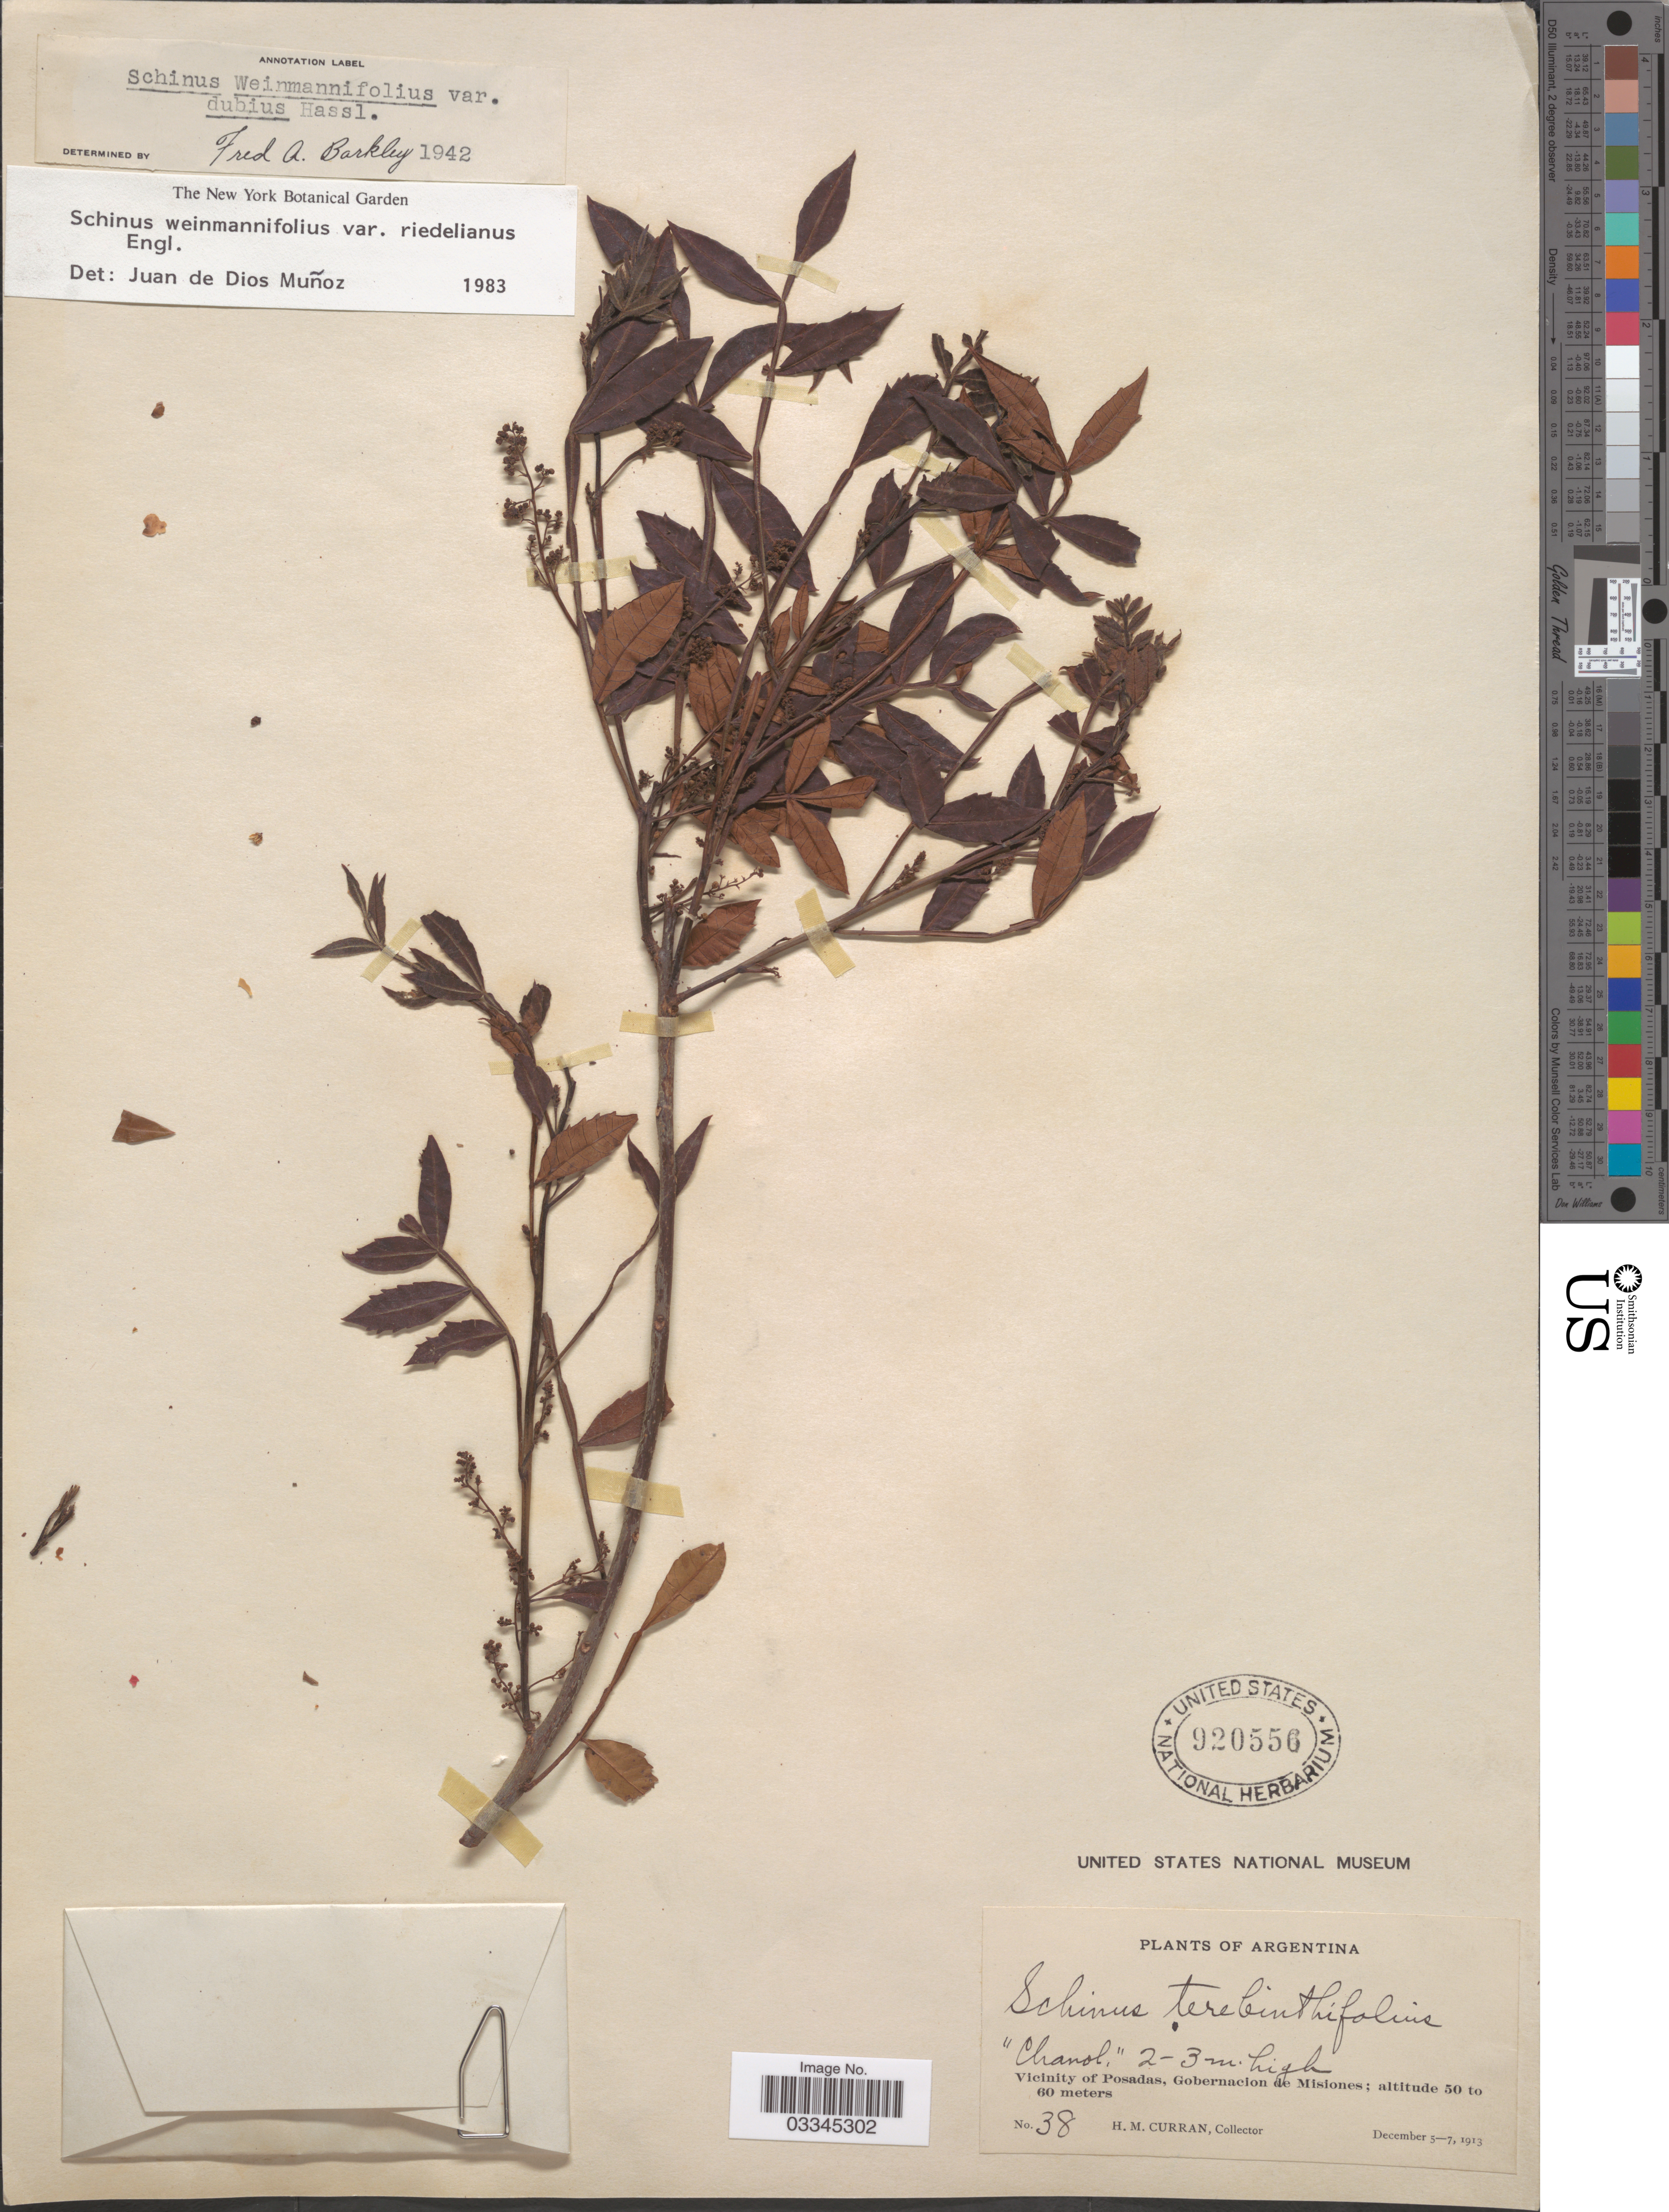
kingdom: Plantae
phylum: Tracheophyta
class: Magnoliopsida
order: Sapindales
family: Anacardiaceae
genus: Schinus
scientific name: Schinus weinmannifolia var. riedeliana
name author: Engl.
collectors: H. M. Curran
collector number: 38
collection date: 1913-12-05/1913-12-07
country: Argentina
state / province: Misiones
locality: Vicinity of Posadas, Gobernacion de Misiones.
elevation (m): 50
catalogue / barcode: US 920556